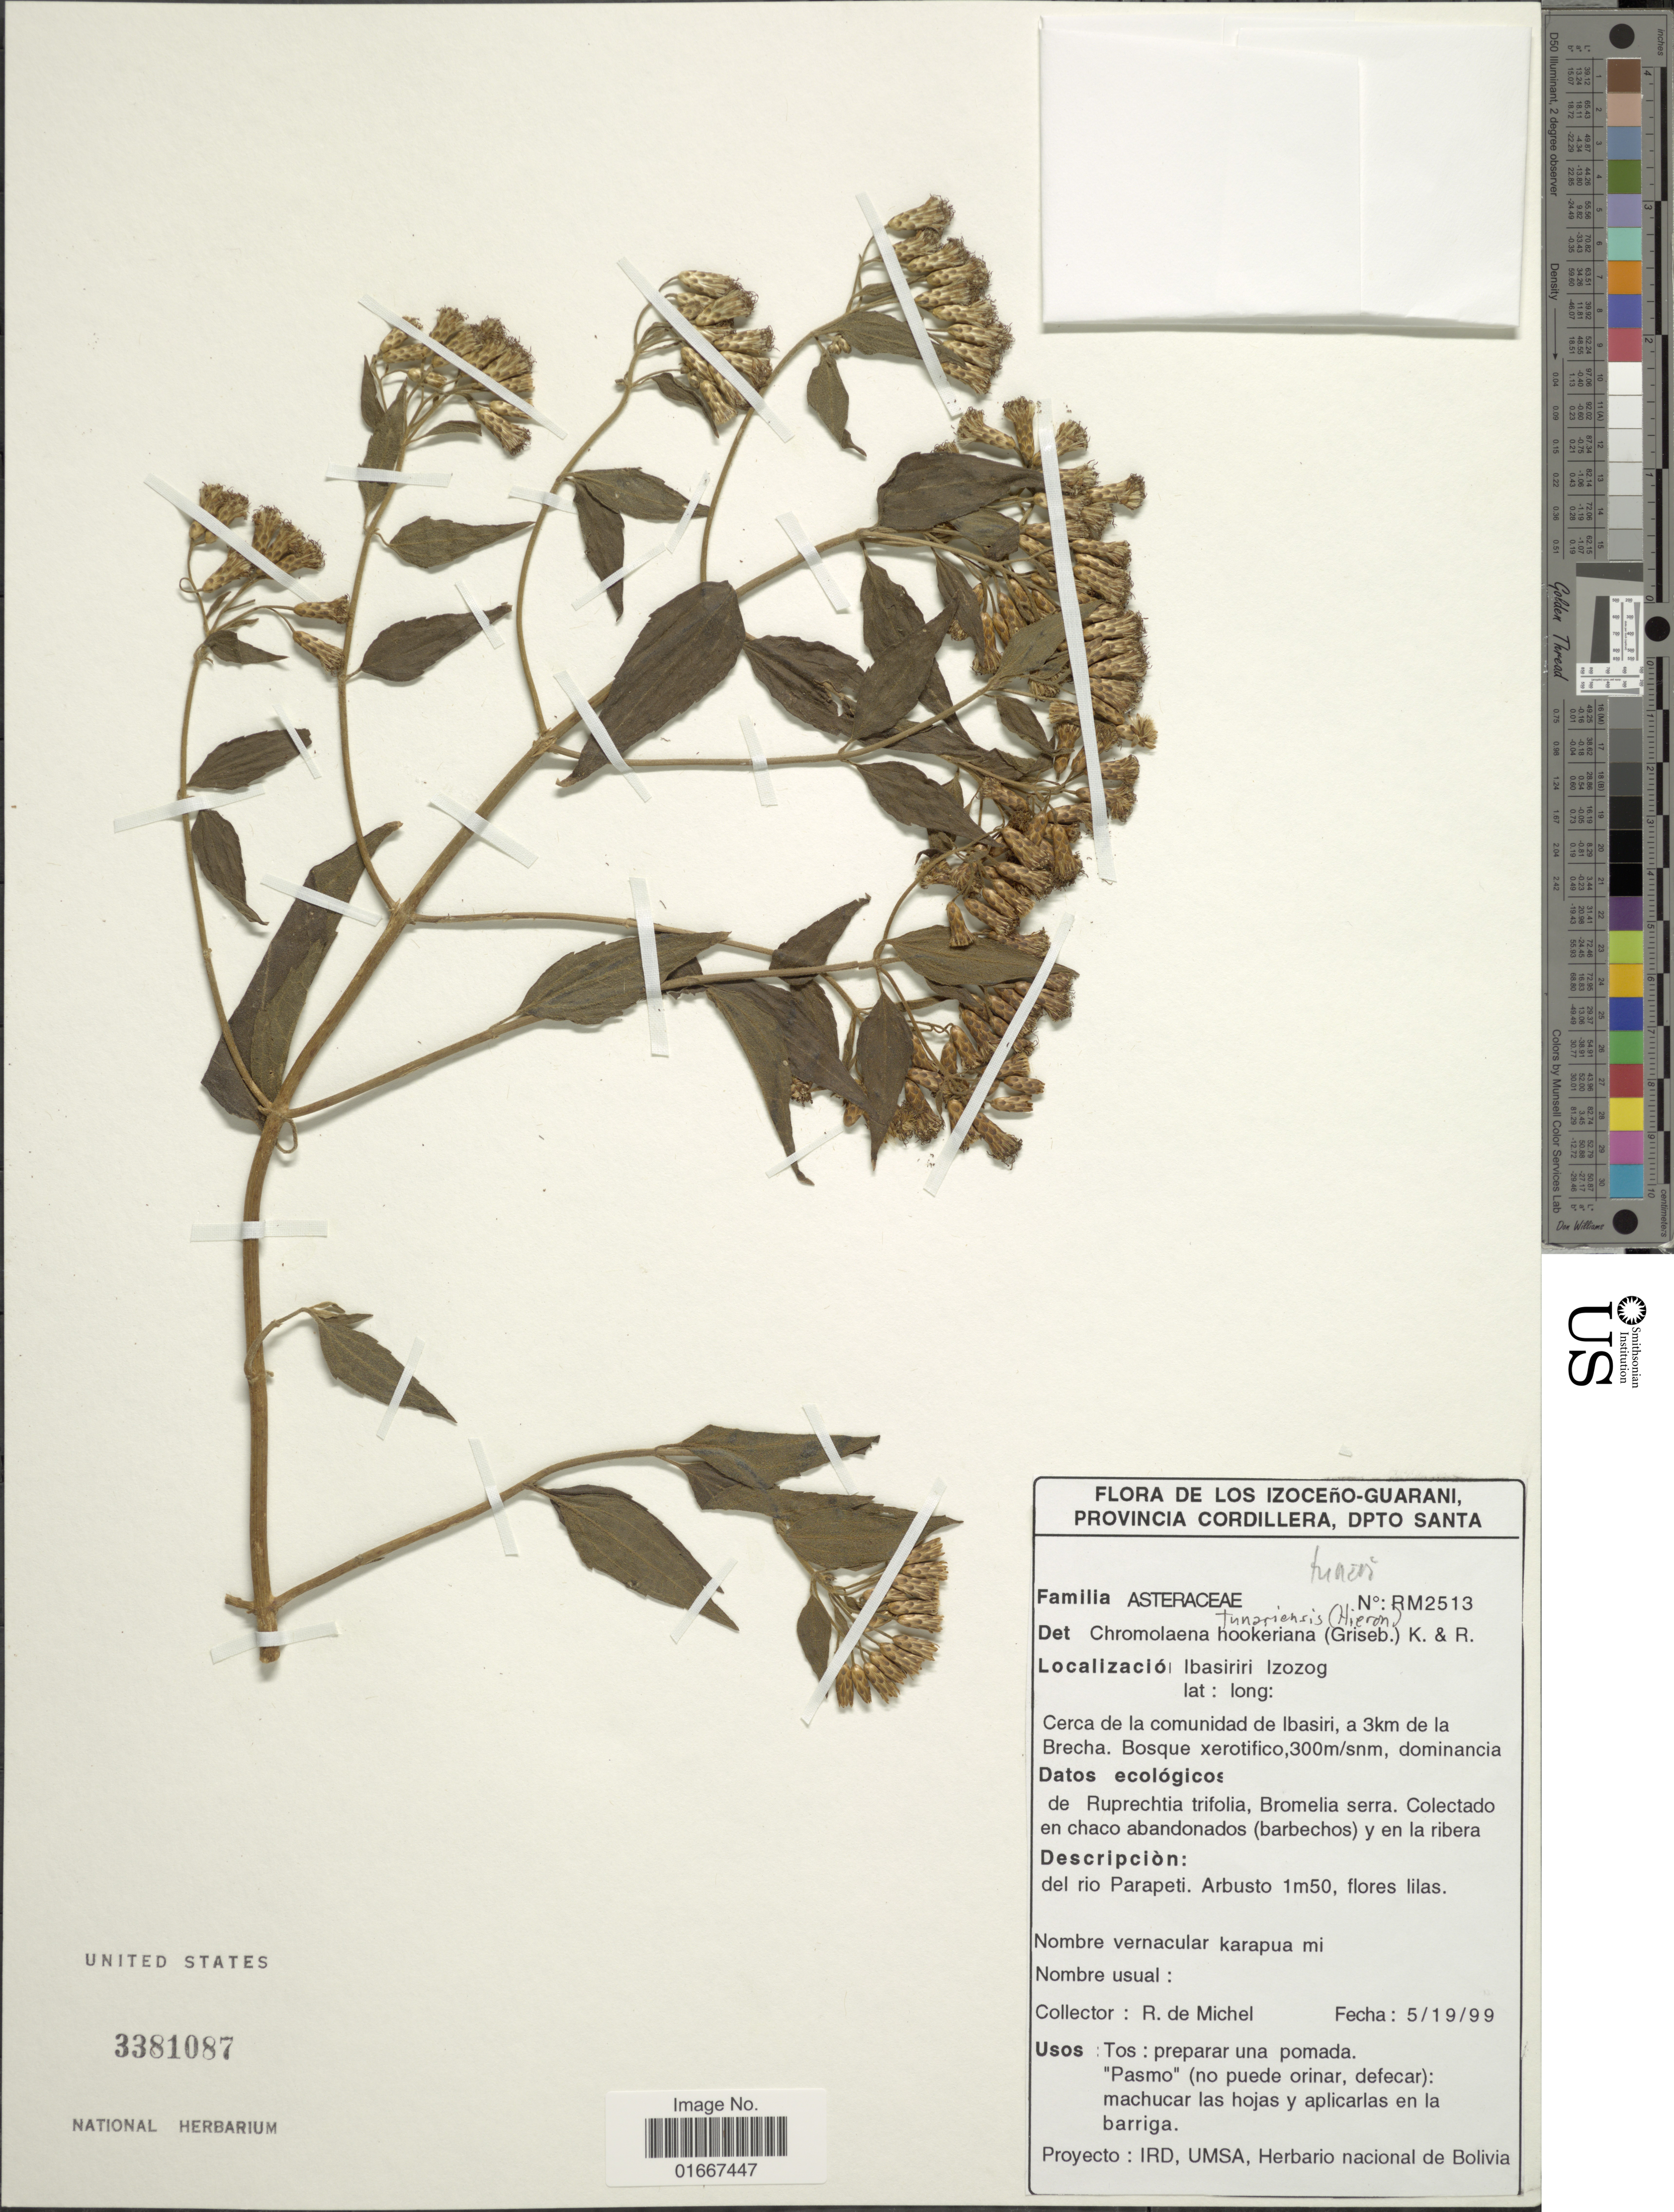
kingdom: Plantae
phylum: Tracheophyta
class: Magnoliopsida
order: Asterales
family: Asteraceae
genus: Chromolaena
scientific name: Chromolaena tunariensis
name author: (Hieron.) R.M. King & H. Rob.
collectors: R. d. Michel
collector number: RM2513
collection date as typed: Transcribed d/m/y: 19/5/99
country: Bolivia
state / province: Santa Cruz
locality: Izoceno-Guarani, Provincia Cordillera, Cerca de la comunidad de Ibasiri, a 3 km de la Brecha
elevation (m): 300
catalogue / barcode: US 3381087